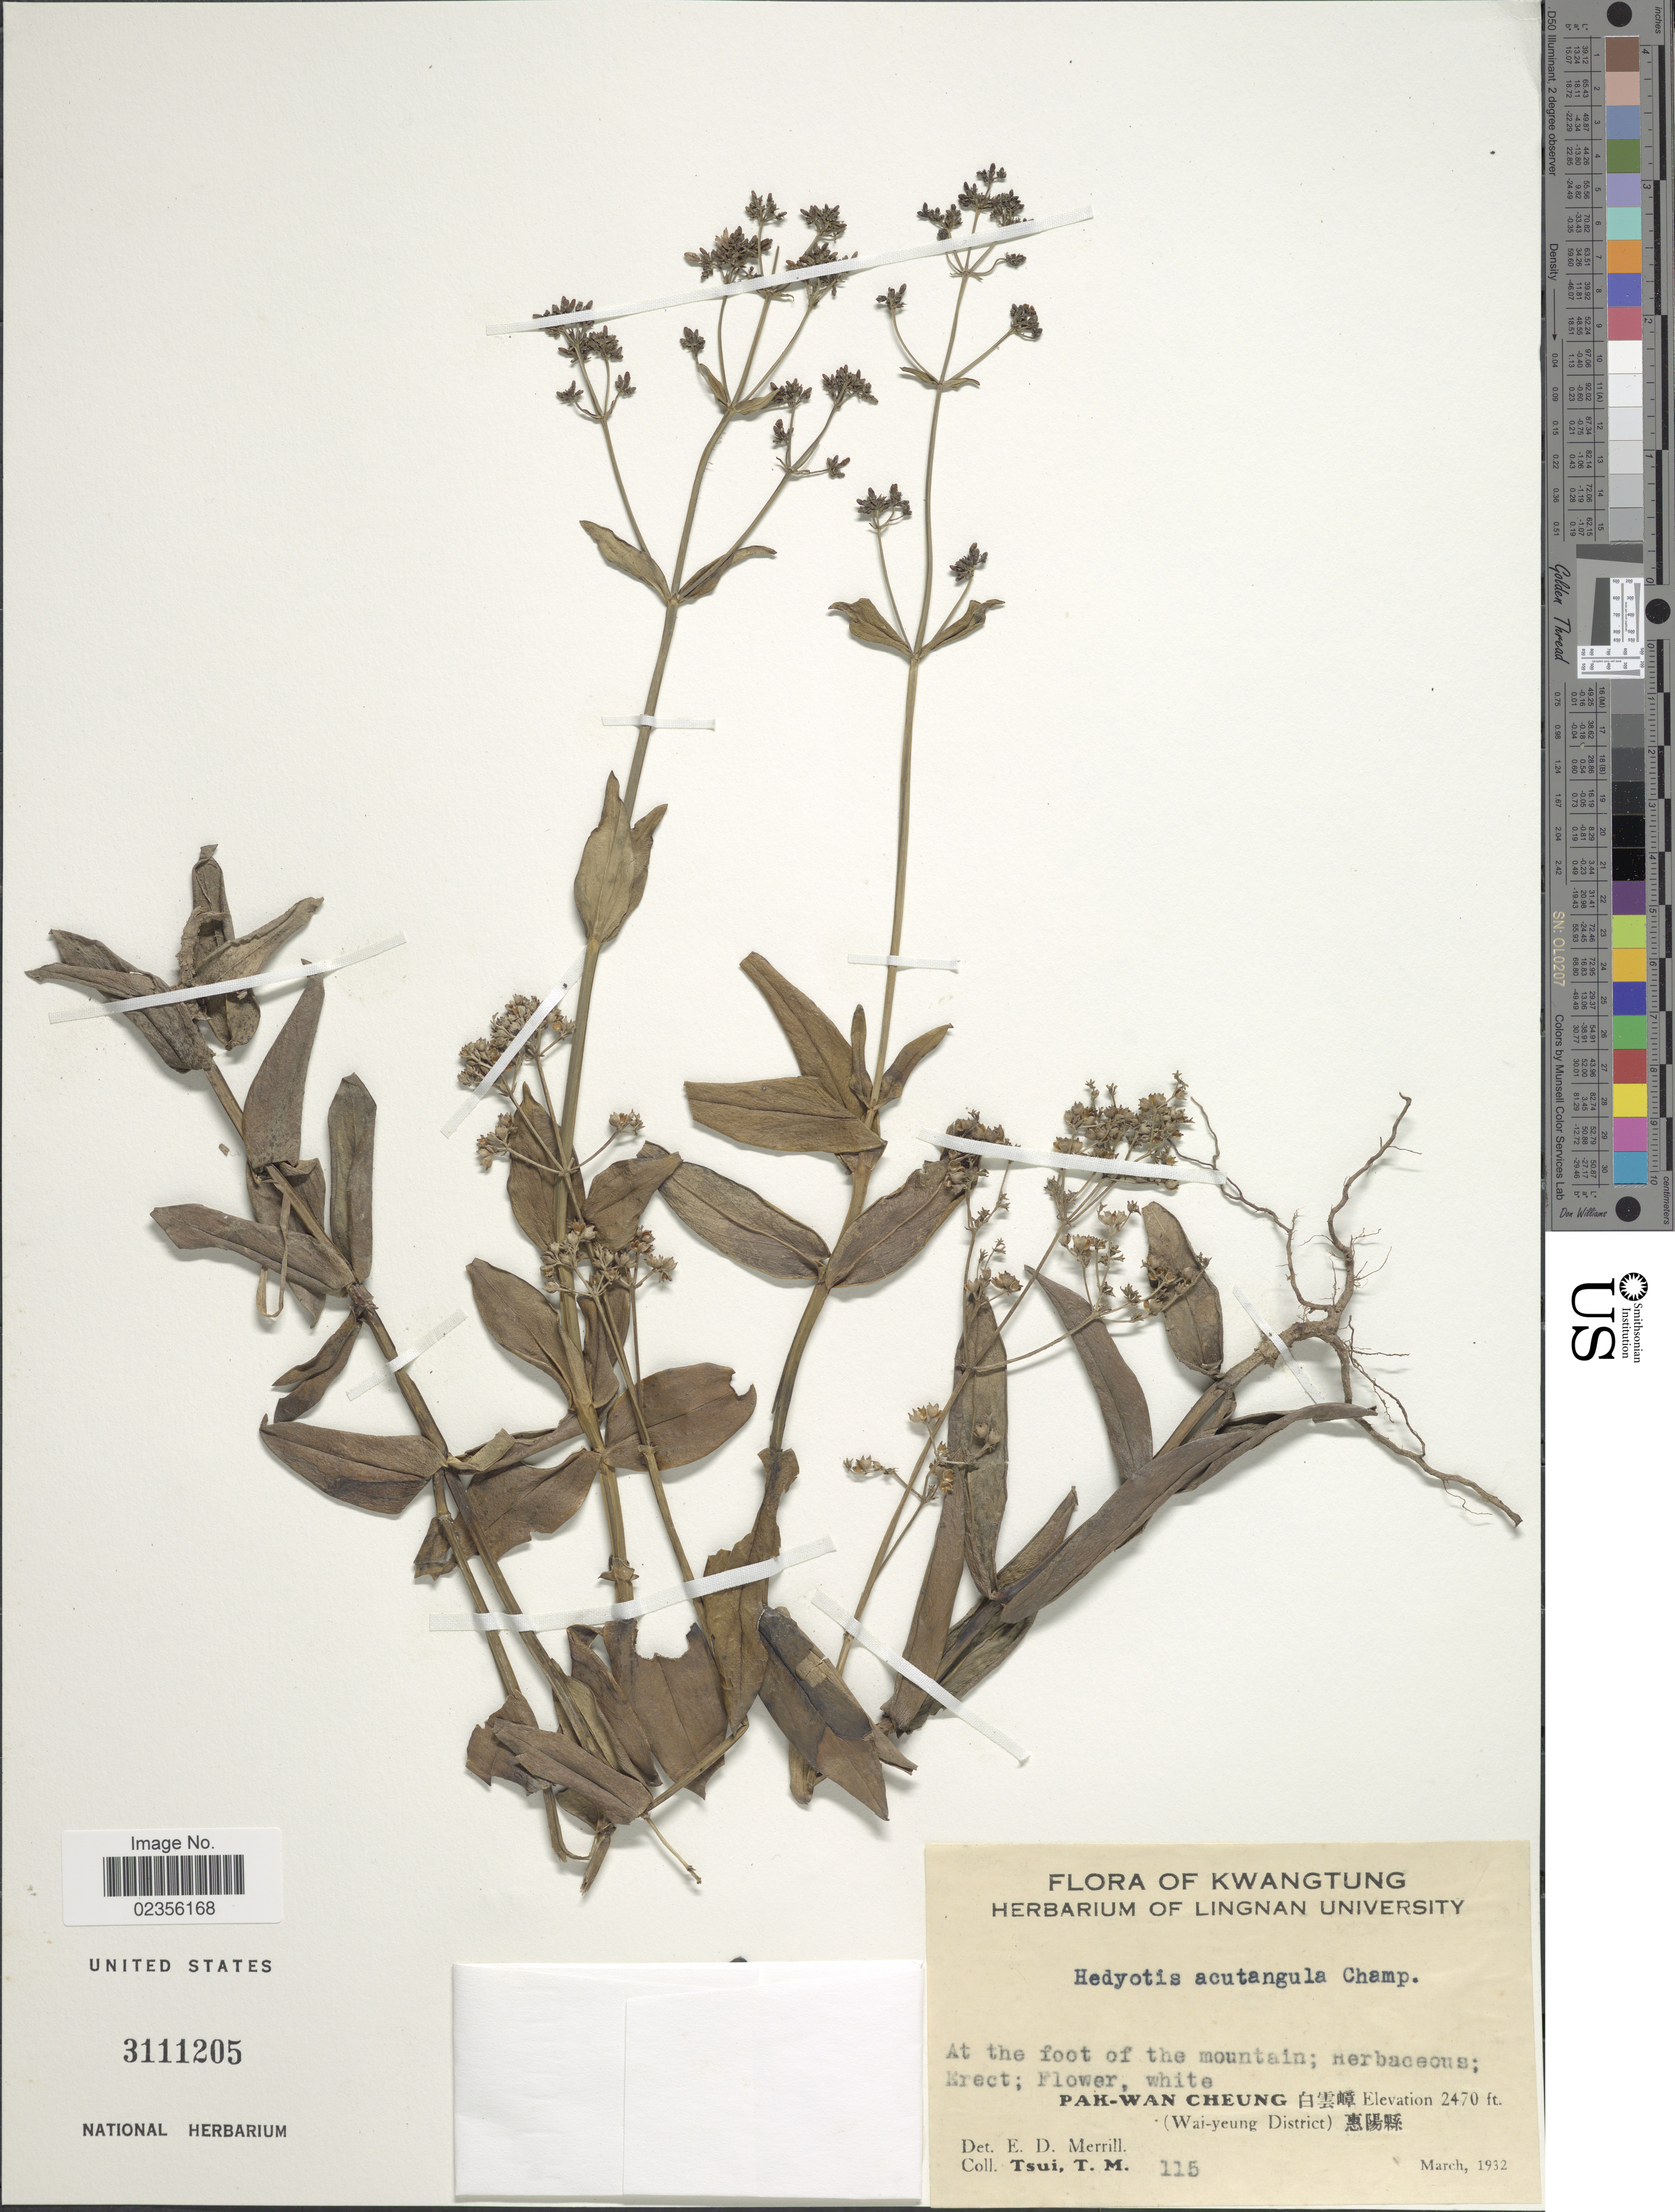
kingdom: Plantae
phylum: Tracheophyta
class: Magnoliopsida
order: Gentianales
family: Rubiaceae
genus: Hedyotis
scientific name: Hedyotis acutangula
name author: Champ. ex Benth.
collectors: T. Tsui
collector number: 115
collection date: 1932-03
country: China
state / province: Guangdong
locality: Kwangtung. At the foot of the mountain. Pak-Wan Cheung (Wai-yeung District)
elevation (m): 753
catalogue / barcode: US 3111205